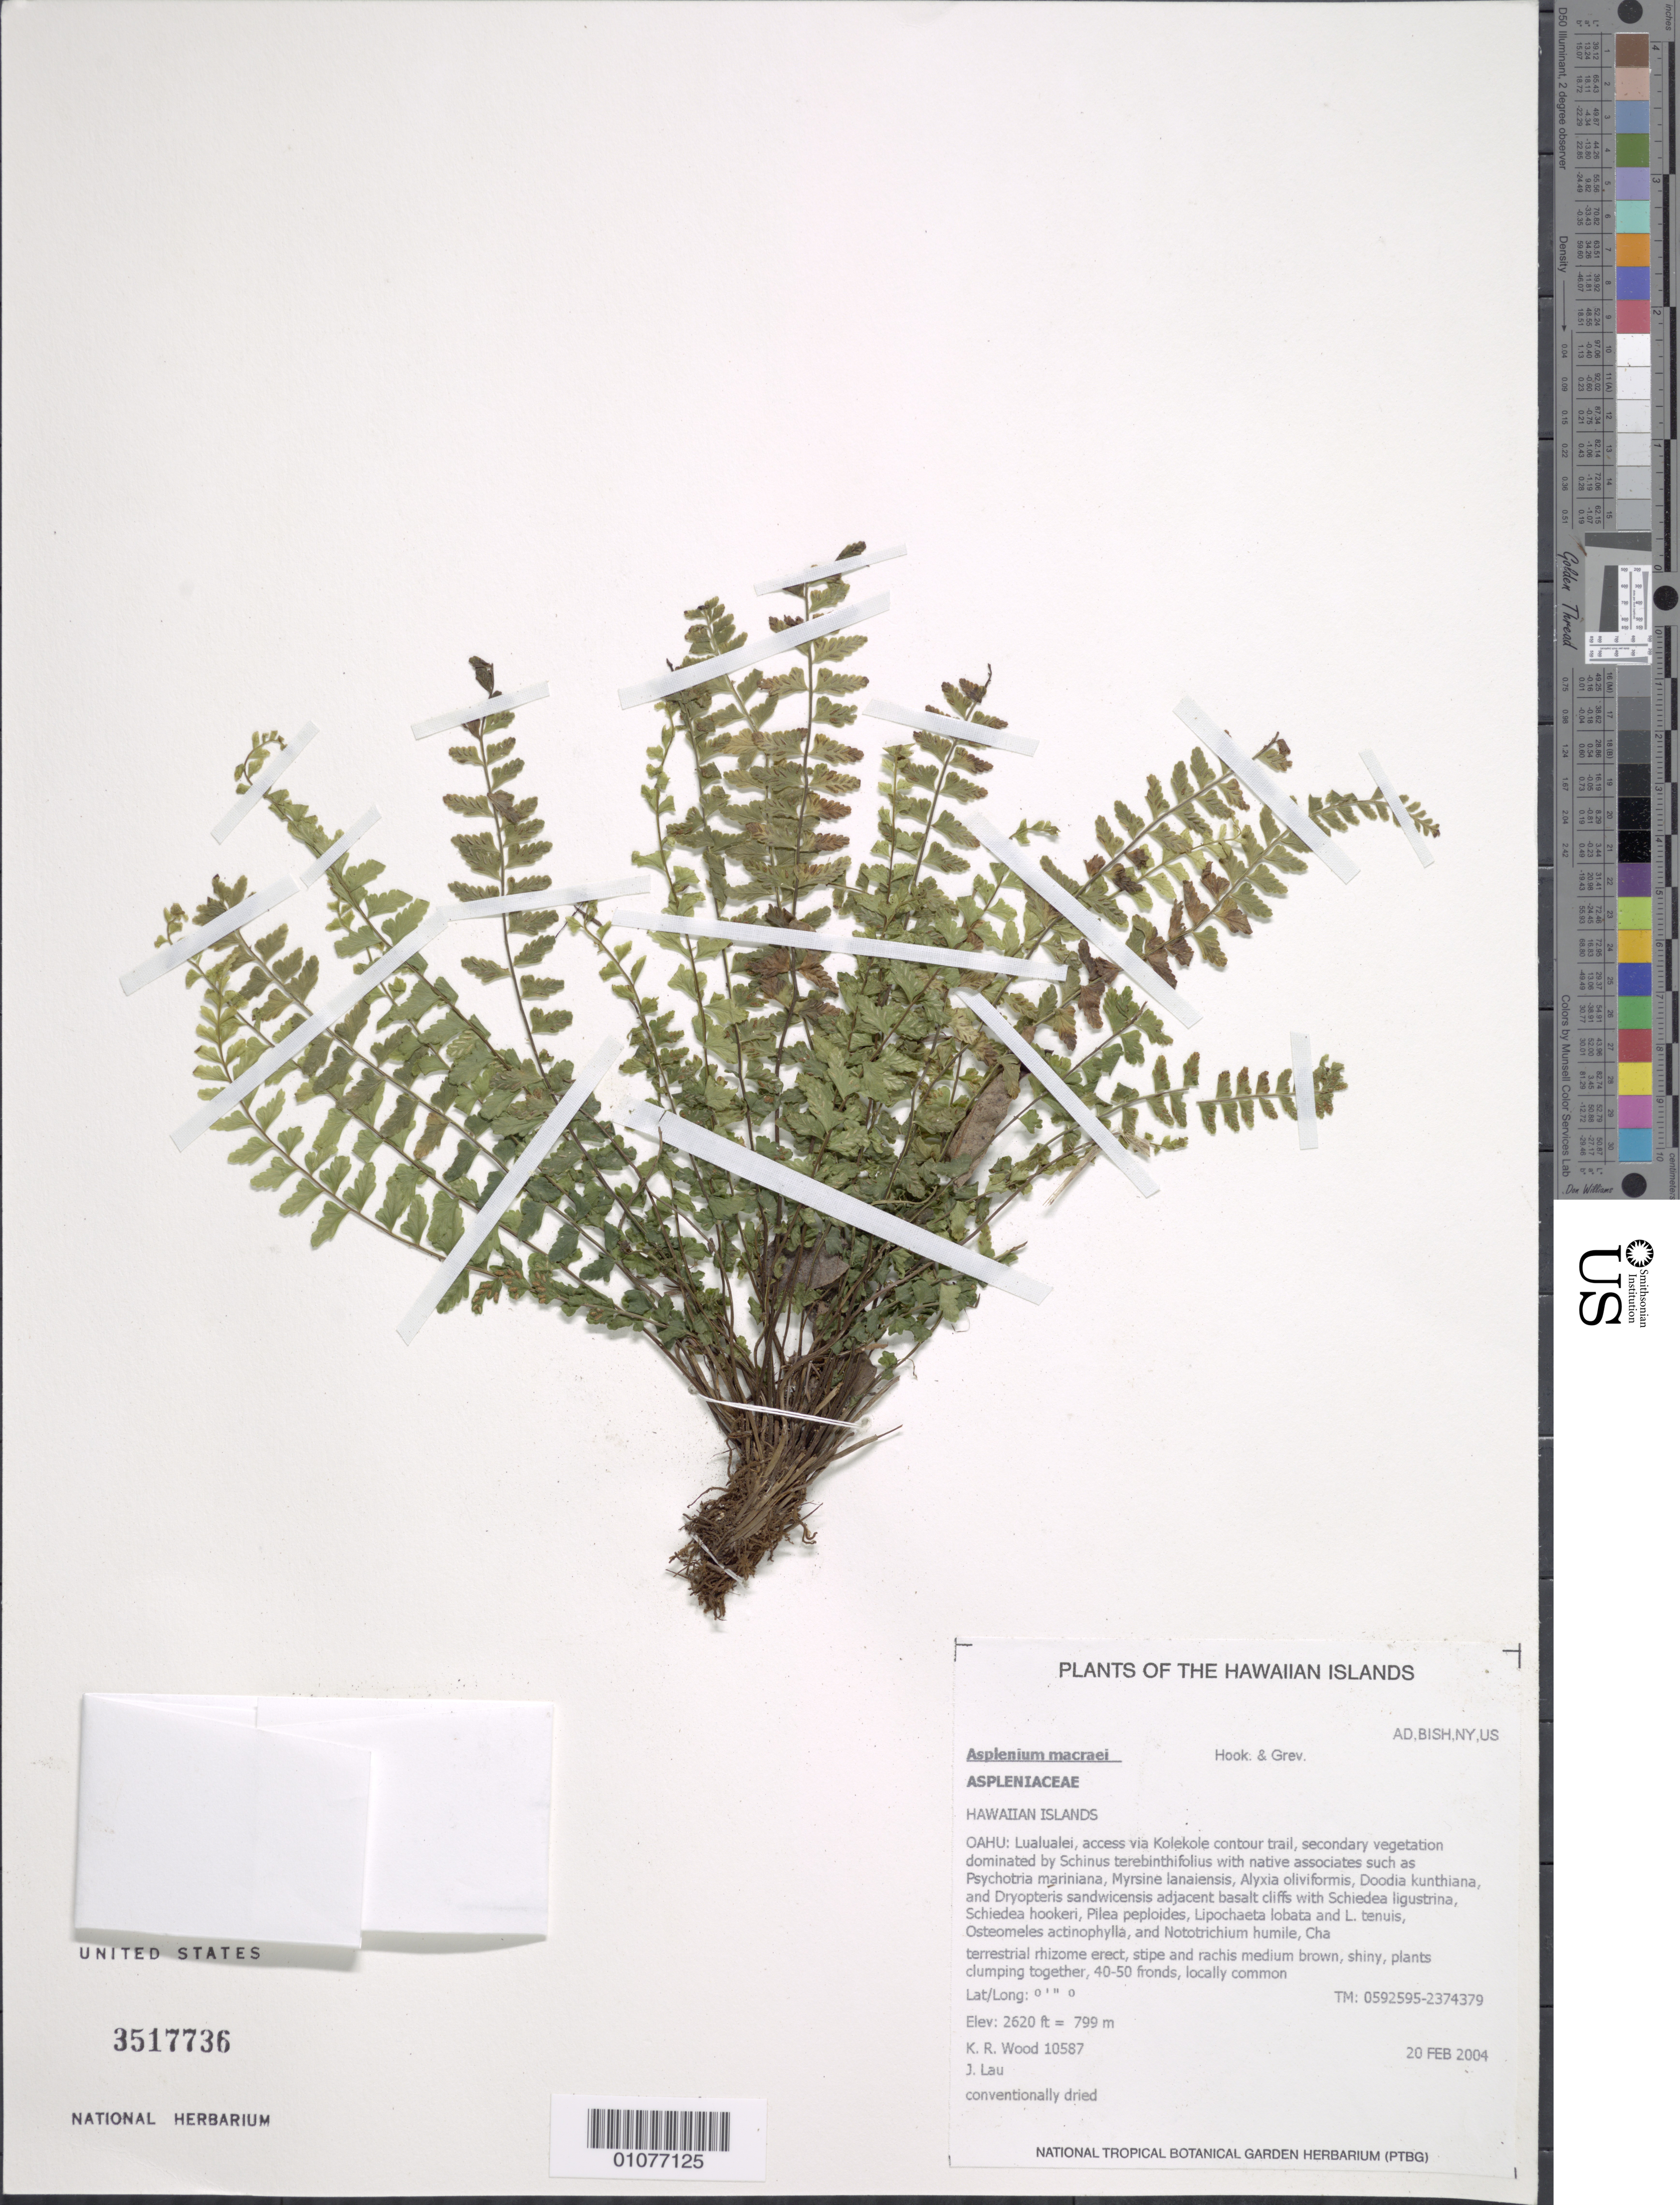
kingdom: Plantae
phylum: Tracheophyta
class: Polypodiopsida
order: Polypodiales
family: Aspleniaceae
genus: Asplenium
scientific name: Asplenium macraei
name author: Hook. & Grev.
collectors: K. R. Wood & J. Lau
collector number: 10587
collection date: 2004-02-20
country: United States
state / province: Hawaii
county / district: Honolulu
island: Oahu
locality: Lualualei, access via Kolekole contour trail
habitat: Secondary vegetation dominated bu Schinus terebinthifolius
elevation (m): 799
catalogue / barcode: US 3517736